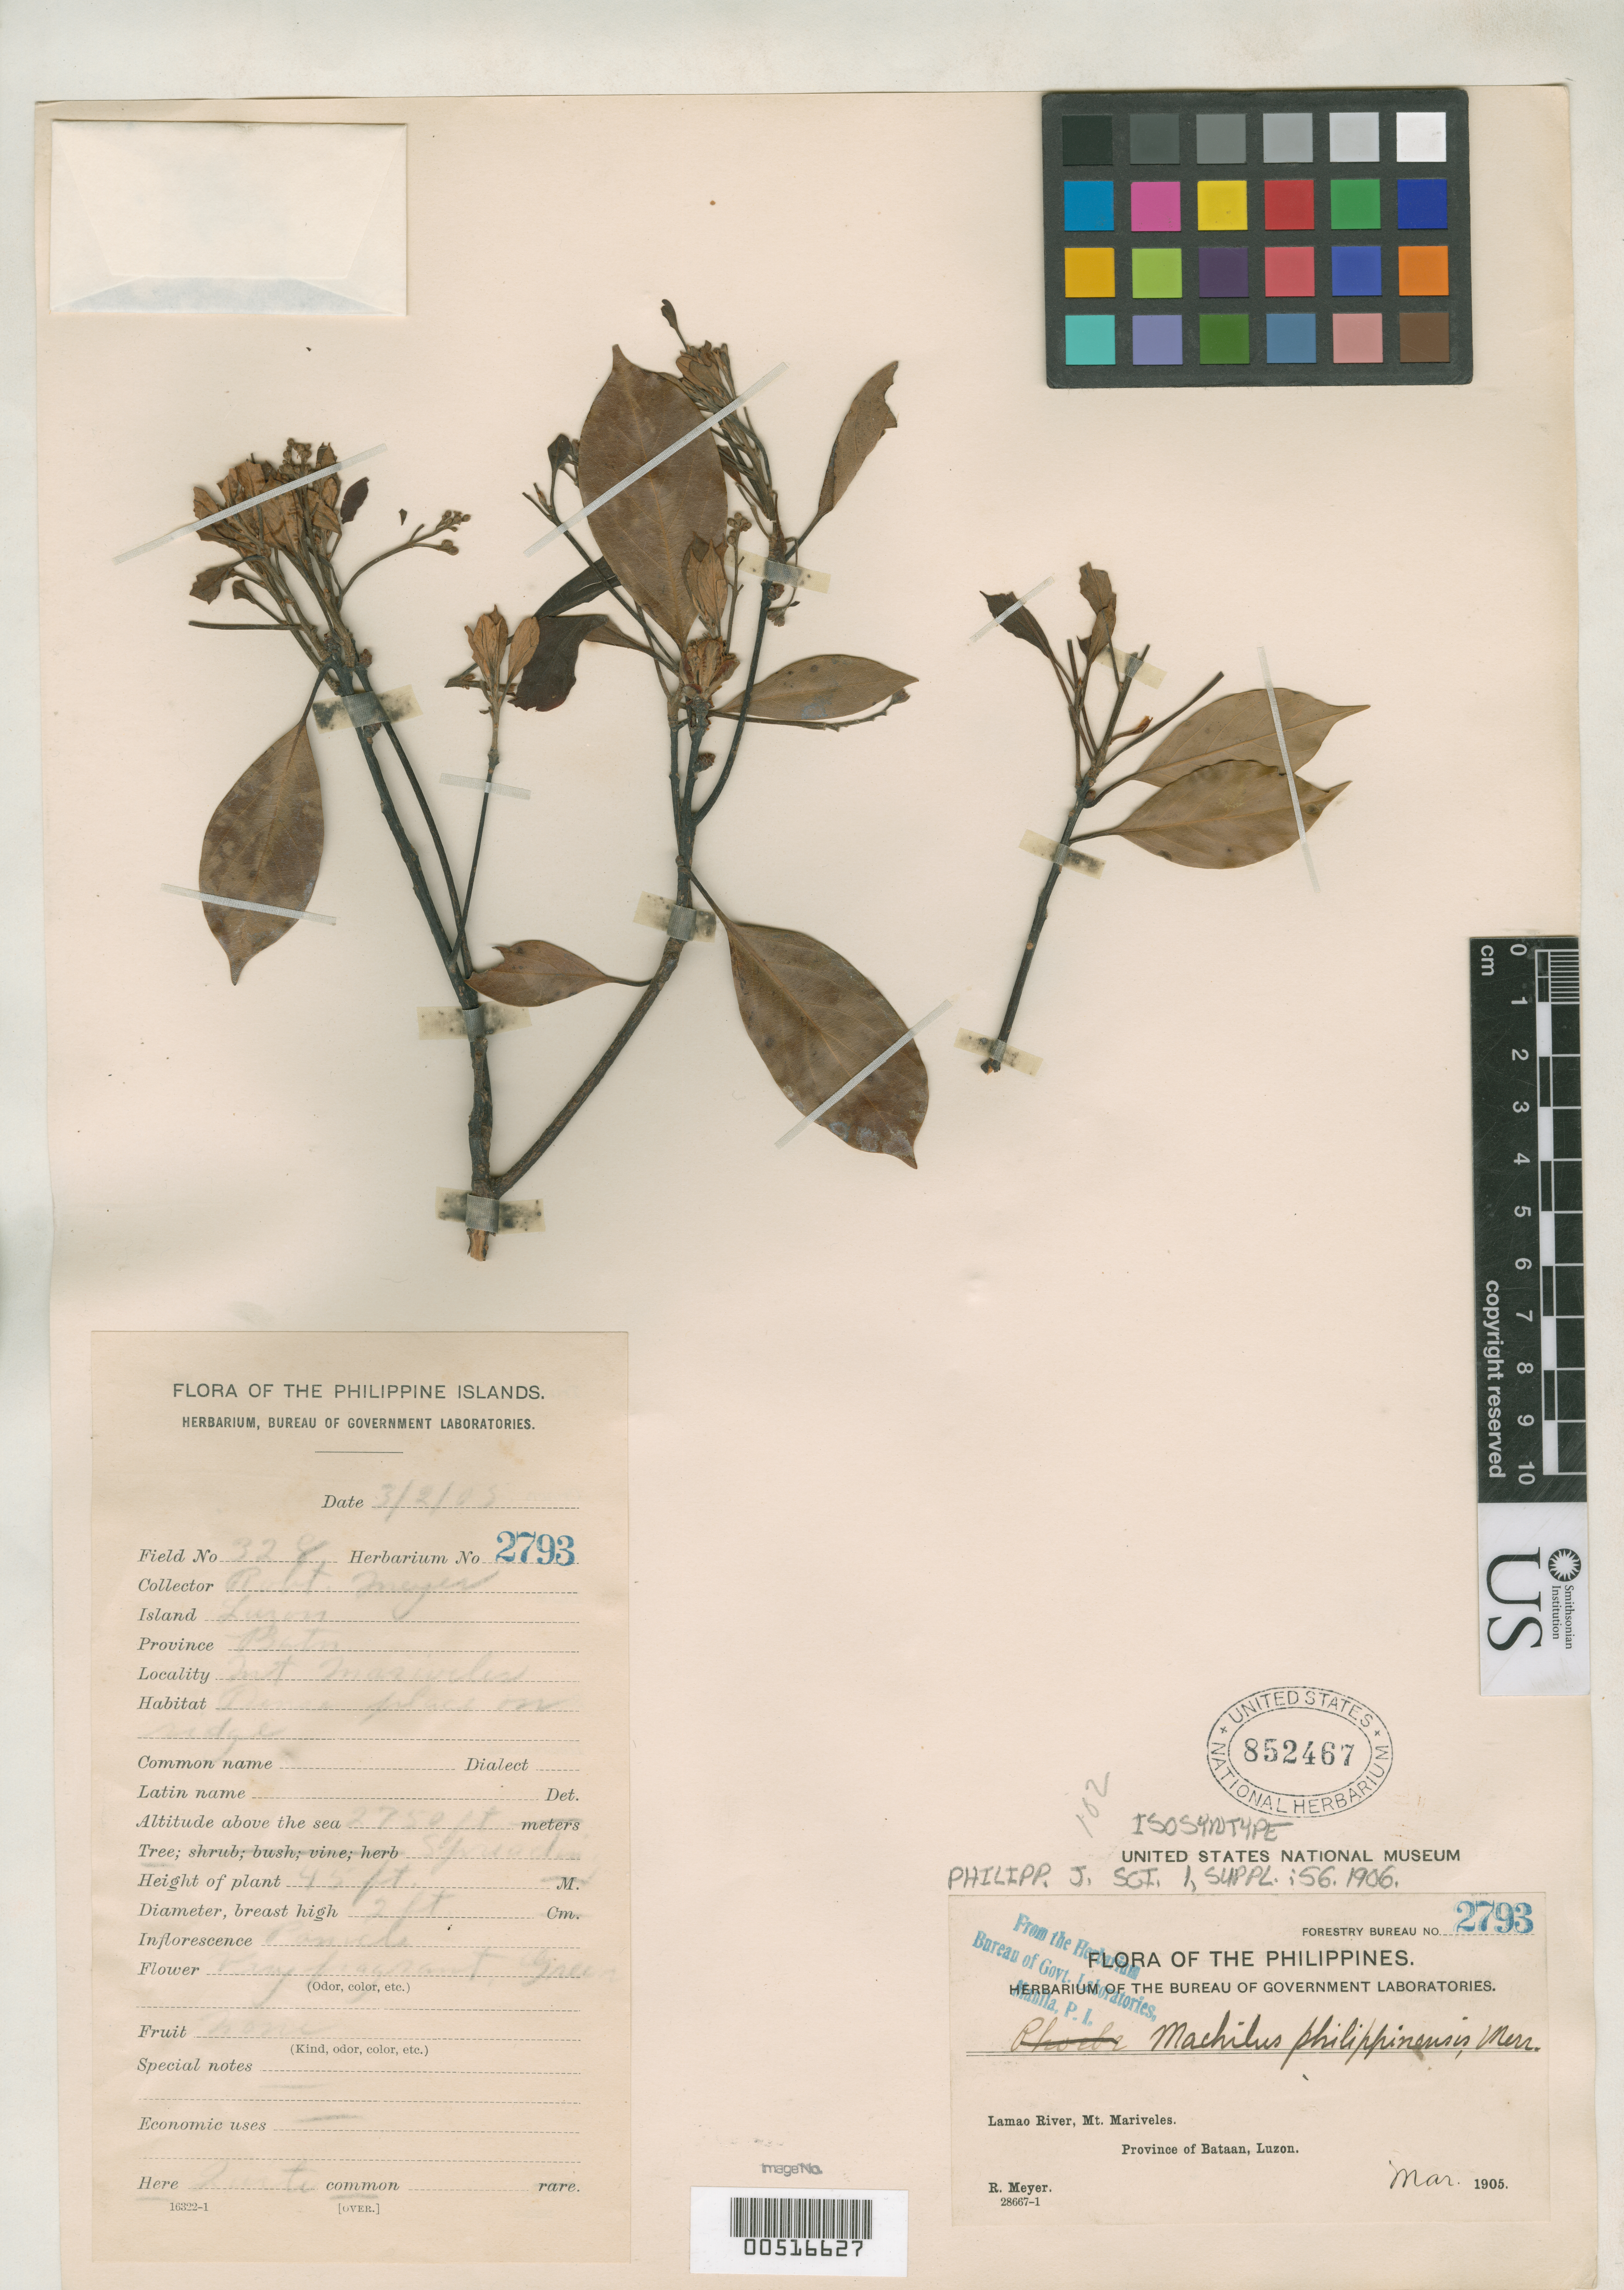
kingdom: Plantae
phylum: Tracheophyta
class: Magnoliopsida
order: Laurales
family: Lauraceae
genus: Machilus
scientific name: Machilus philippinensis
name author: Merr.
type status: Isosyntype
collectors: R. Meyer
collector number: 2793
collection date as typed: Mar 1905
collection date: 1905-03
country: Philippines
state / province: Central Luzon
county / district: Bataan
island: Luzon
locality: Lamao River, Mt Mariveles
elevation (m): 838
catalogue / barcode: US 852467